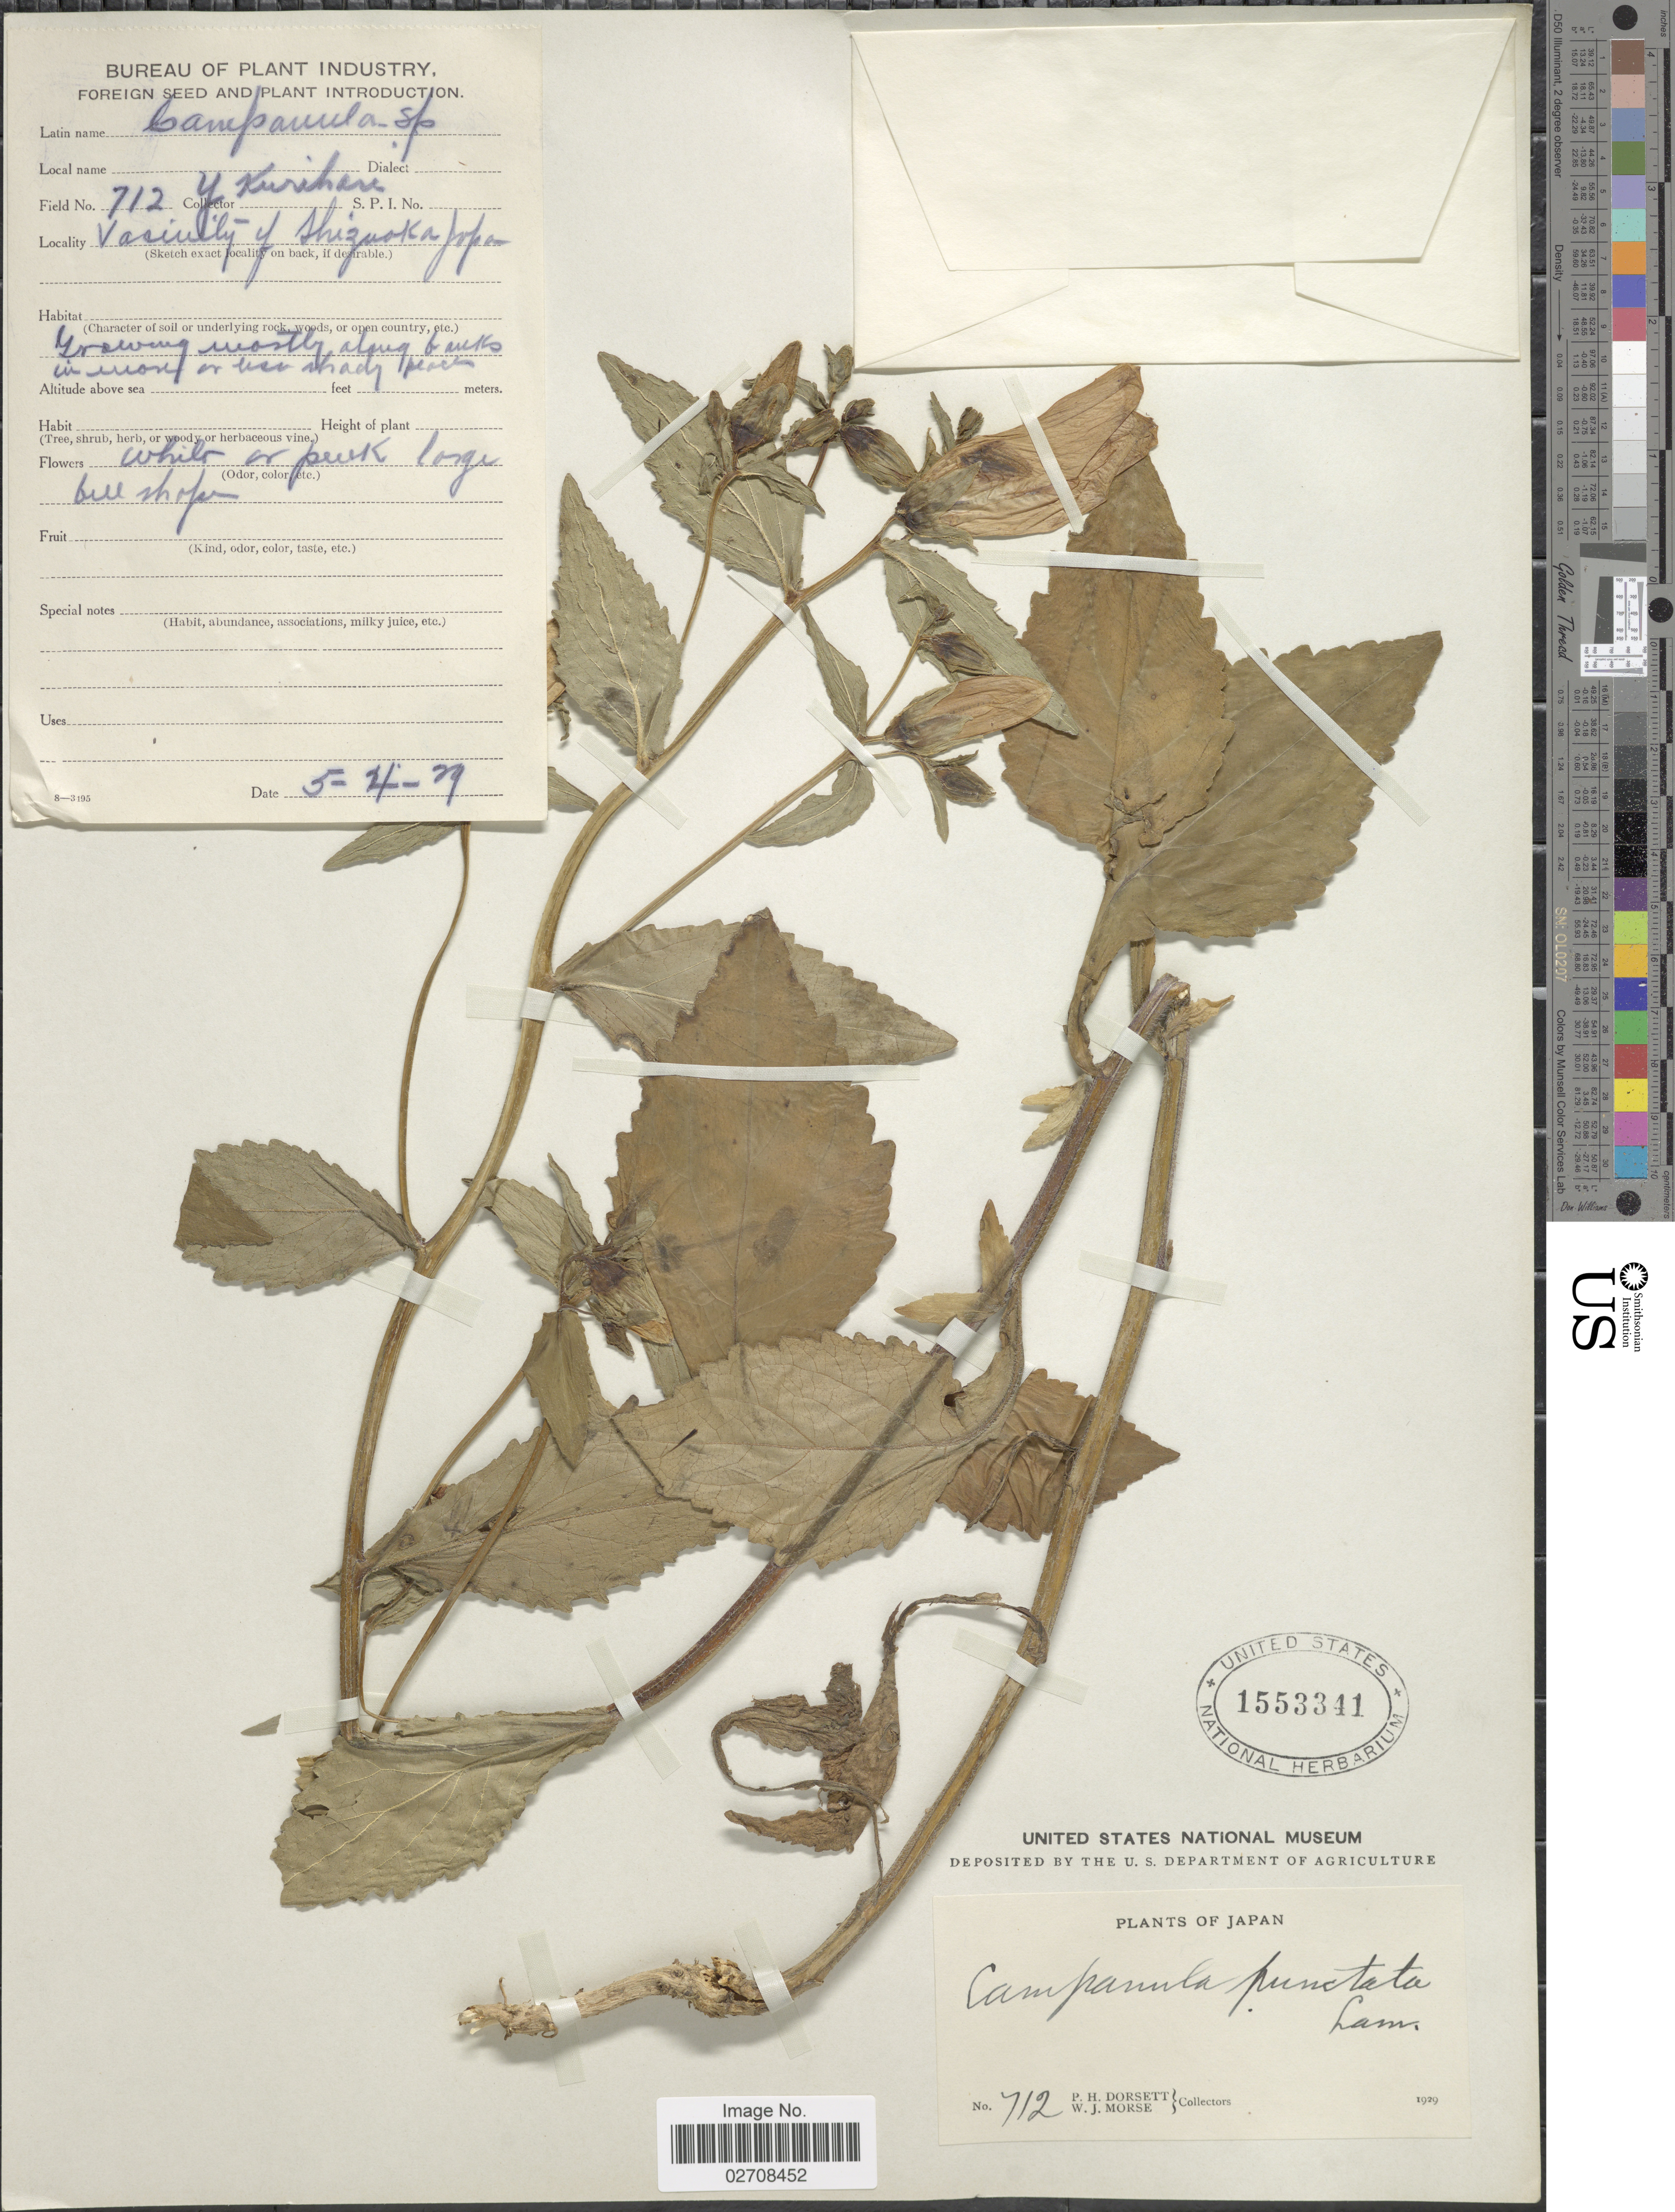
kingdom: Plantae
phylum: Tracheophyta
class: Magnoliopsida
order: Asterales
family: Campanulaceae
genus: Campanula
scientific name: Campanula punctata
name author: Lam.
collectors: P. H. Dorsett & W. J. Morse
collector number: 712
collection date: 1929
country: Japan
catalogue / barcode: US 1553341